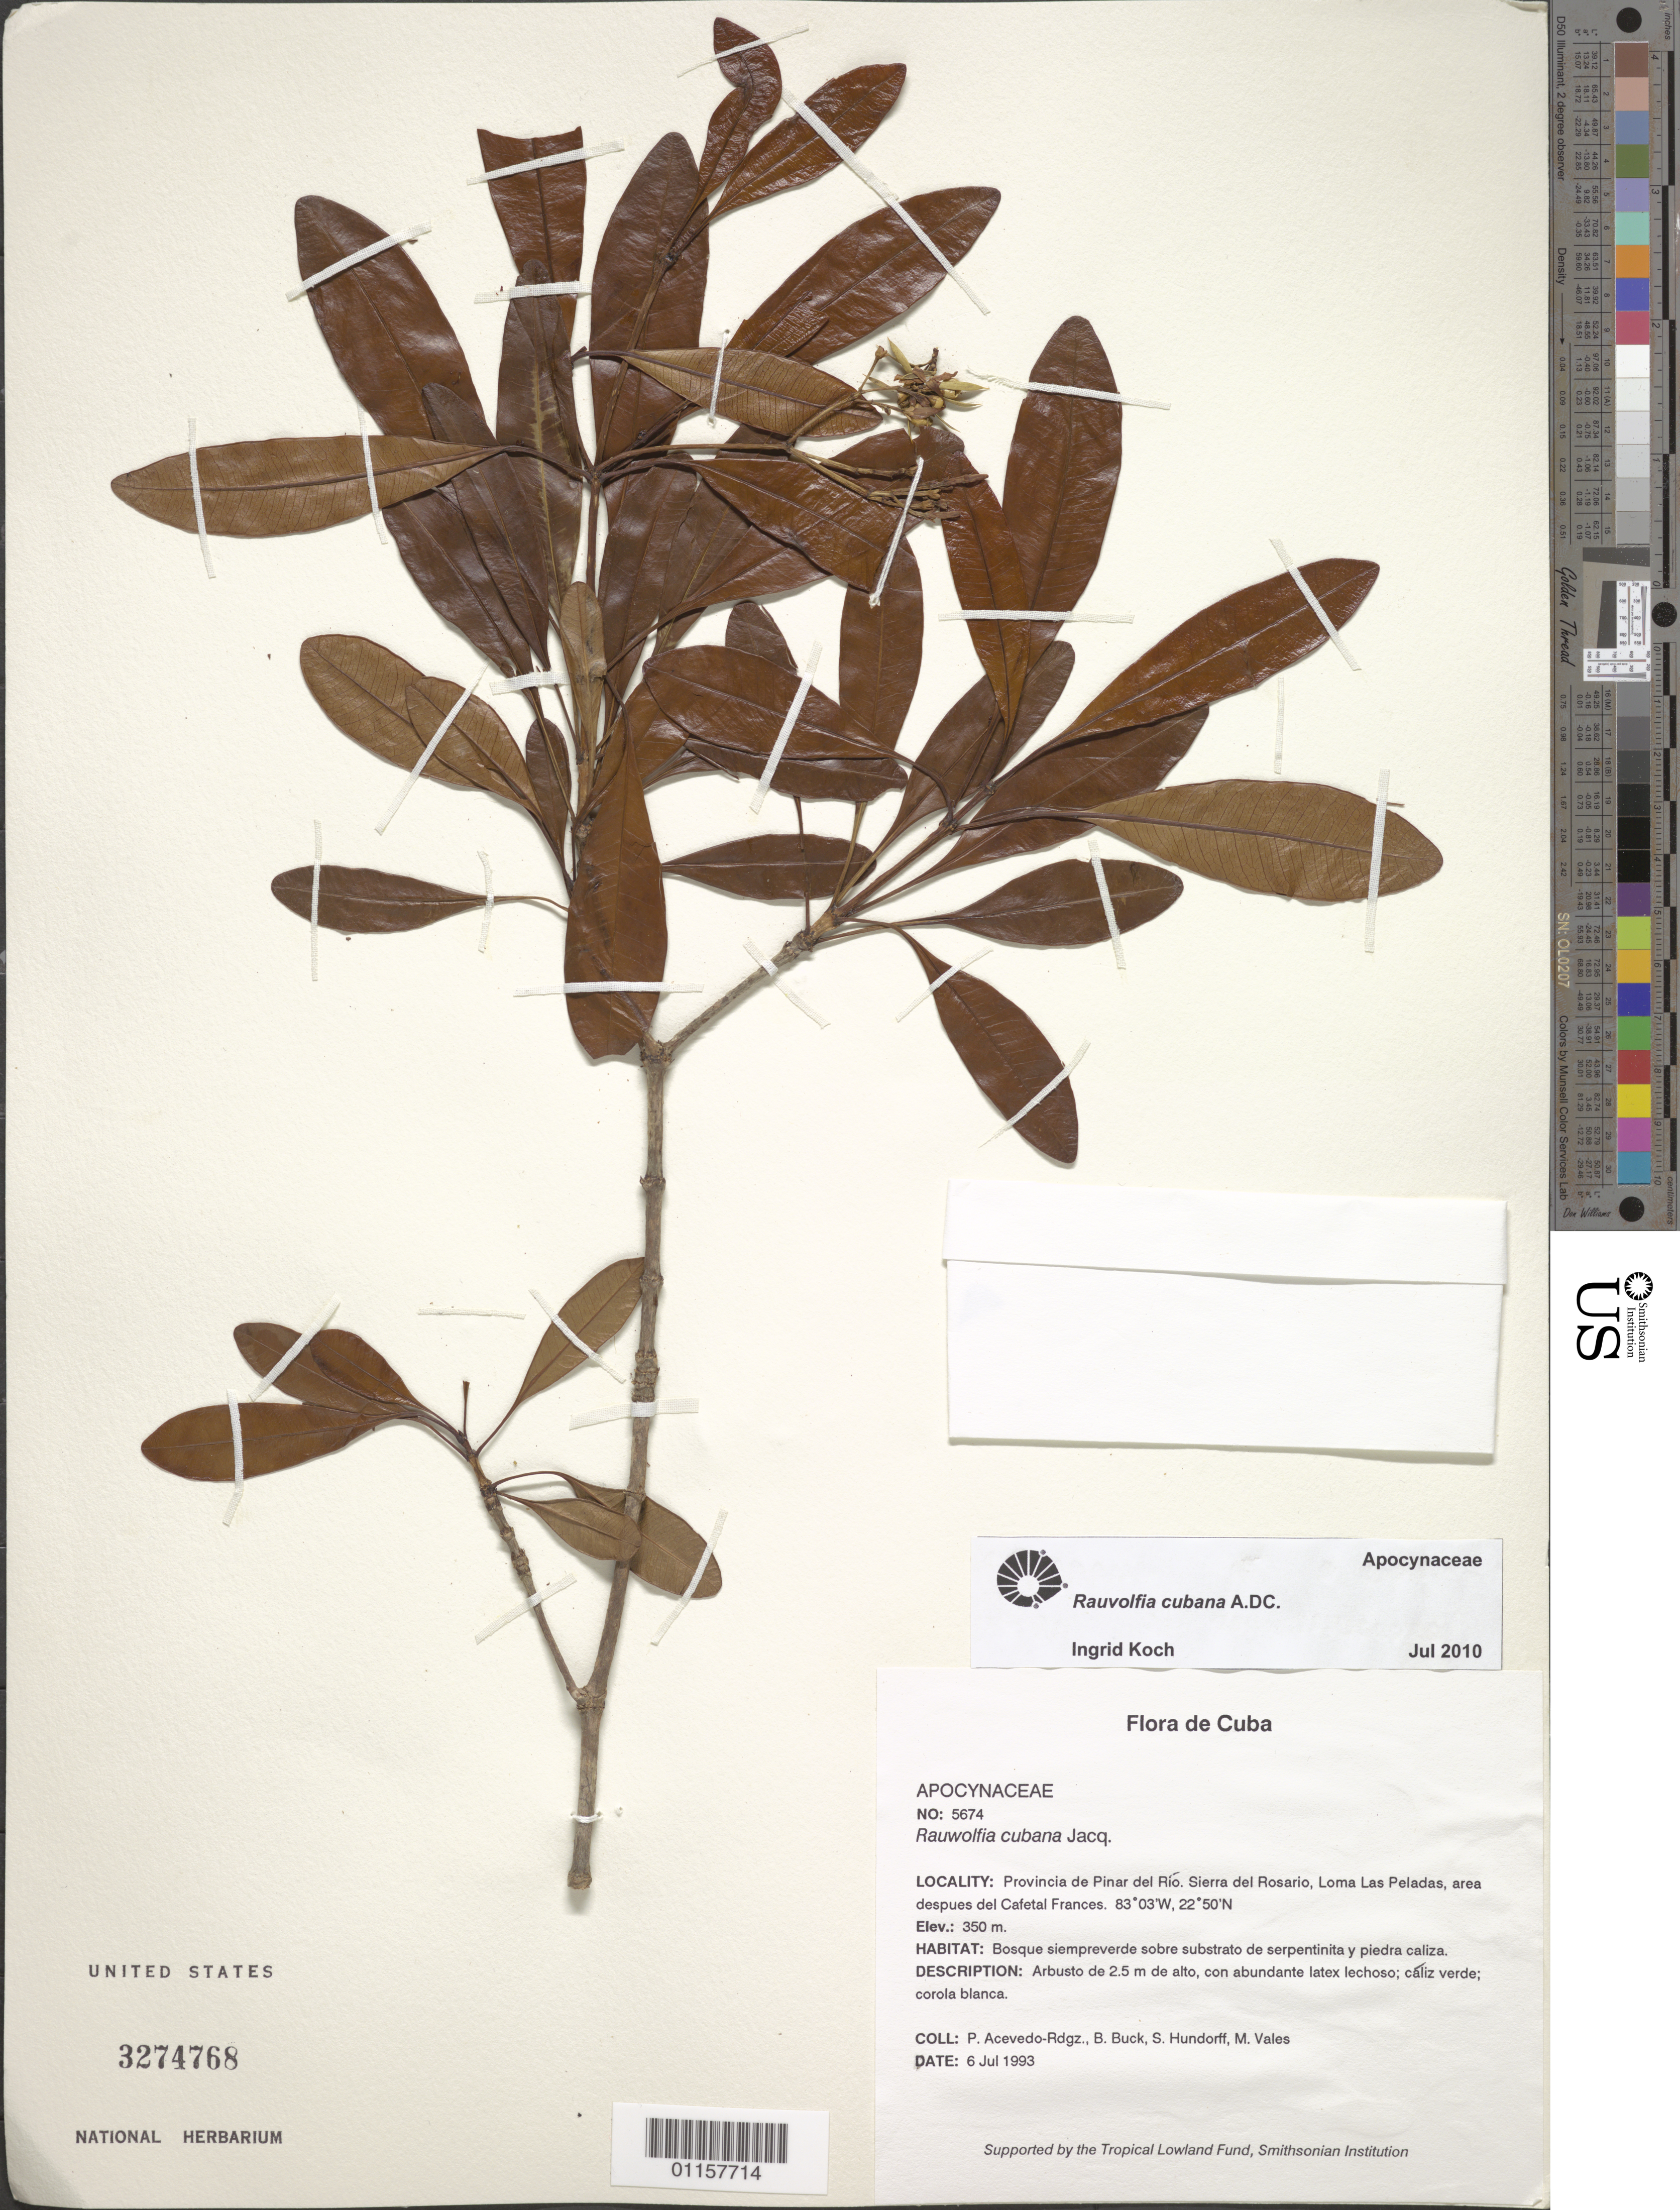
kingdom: Plantae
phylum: Tracheophyta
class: Magnoliopsida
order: Gentianales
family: Apocynaceae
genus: Rauvolfia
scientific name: Rauvolfia cubana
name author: A. DC.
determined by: Koch, I.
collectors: P. Acevedo-Rodr., B. Buck, S. Hundorf & M. Vales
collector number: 5674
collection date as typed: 06 Jul 1993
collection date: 1993-07-06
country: Cuba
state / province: Pinar del Rio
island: Cuba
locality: Provincia de Pinar del Río Sierra del Rosario, Loma Las Peladas, area despues del Cafetal Frances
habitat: Bosque siempreverde sobre substrato de serpentinita y piedra caliza.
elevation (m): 350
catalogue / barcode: US 3274768